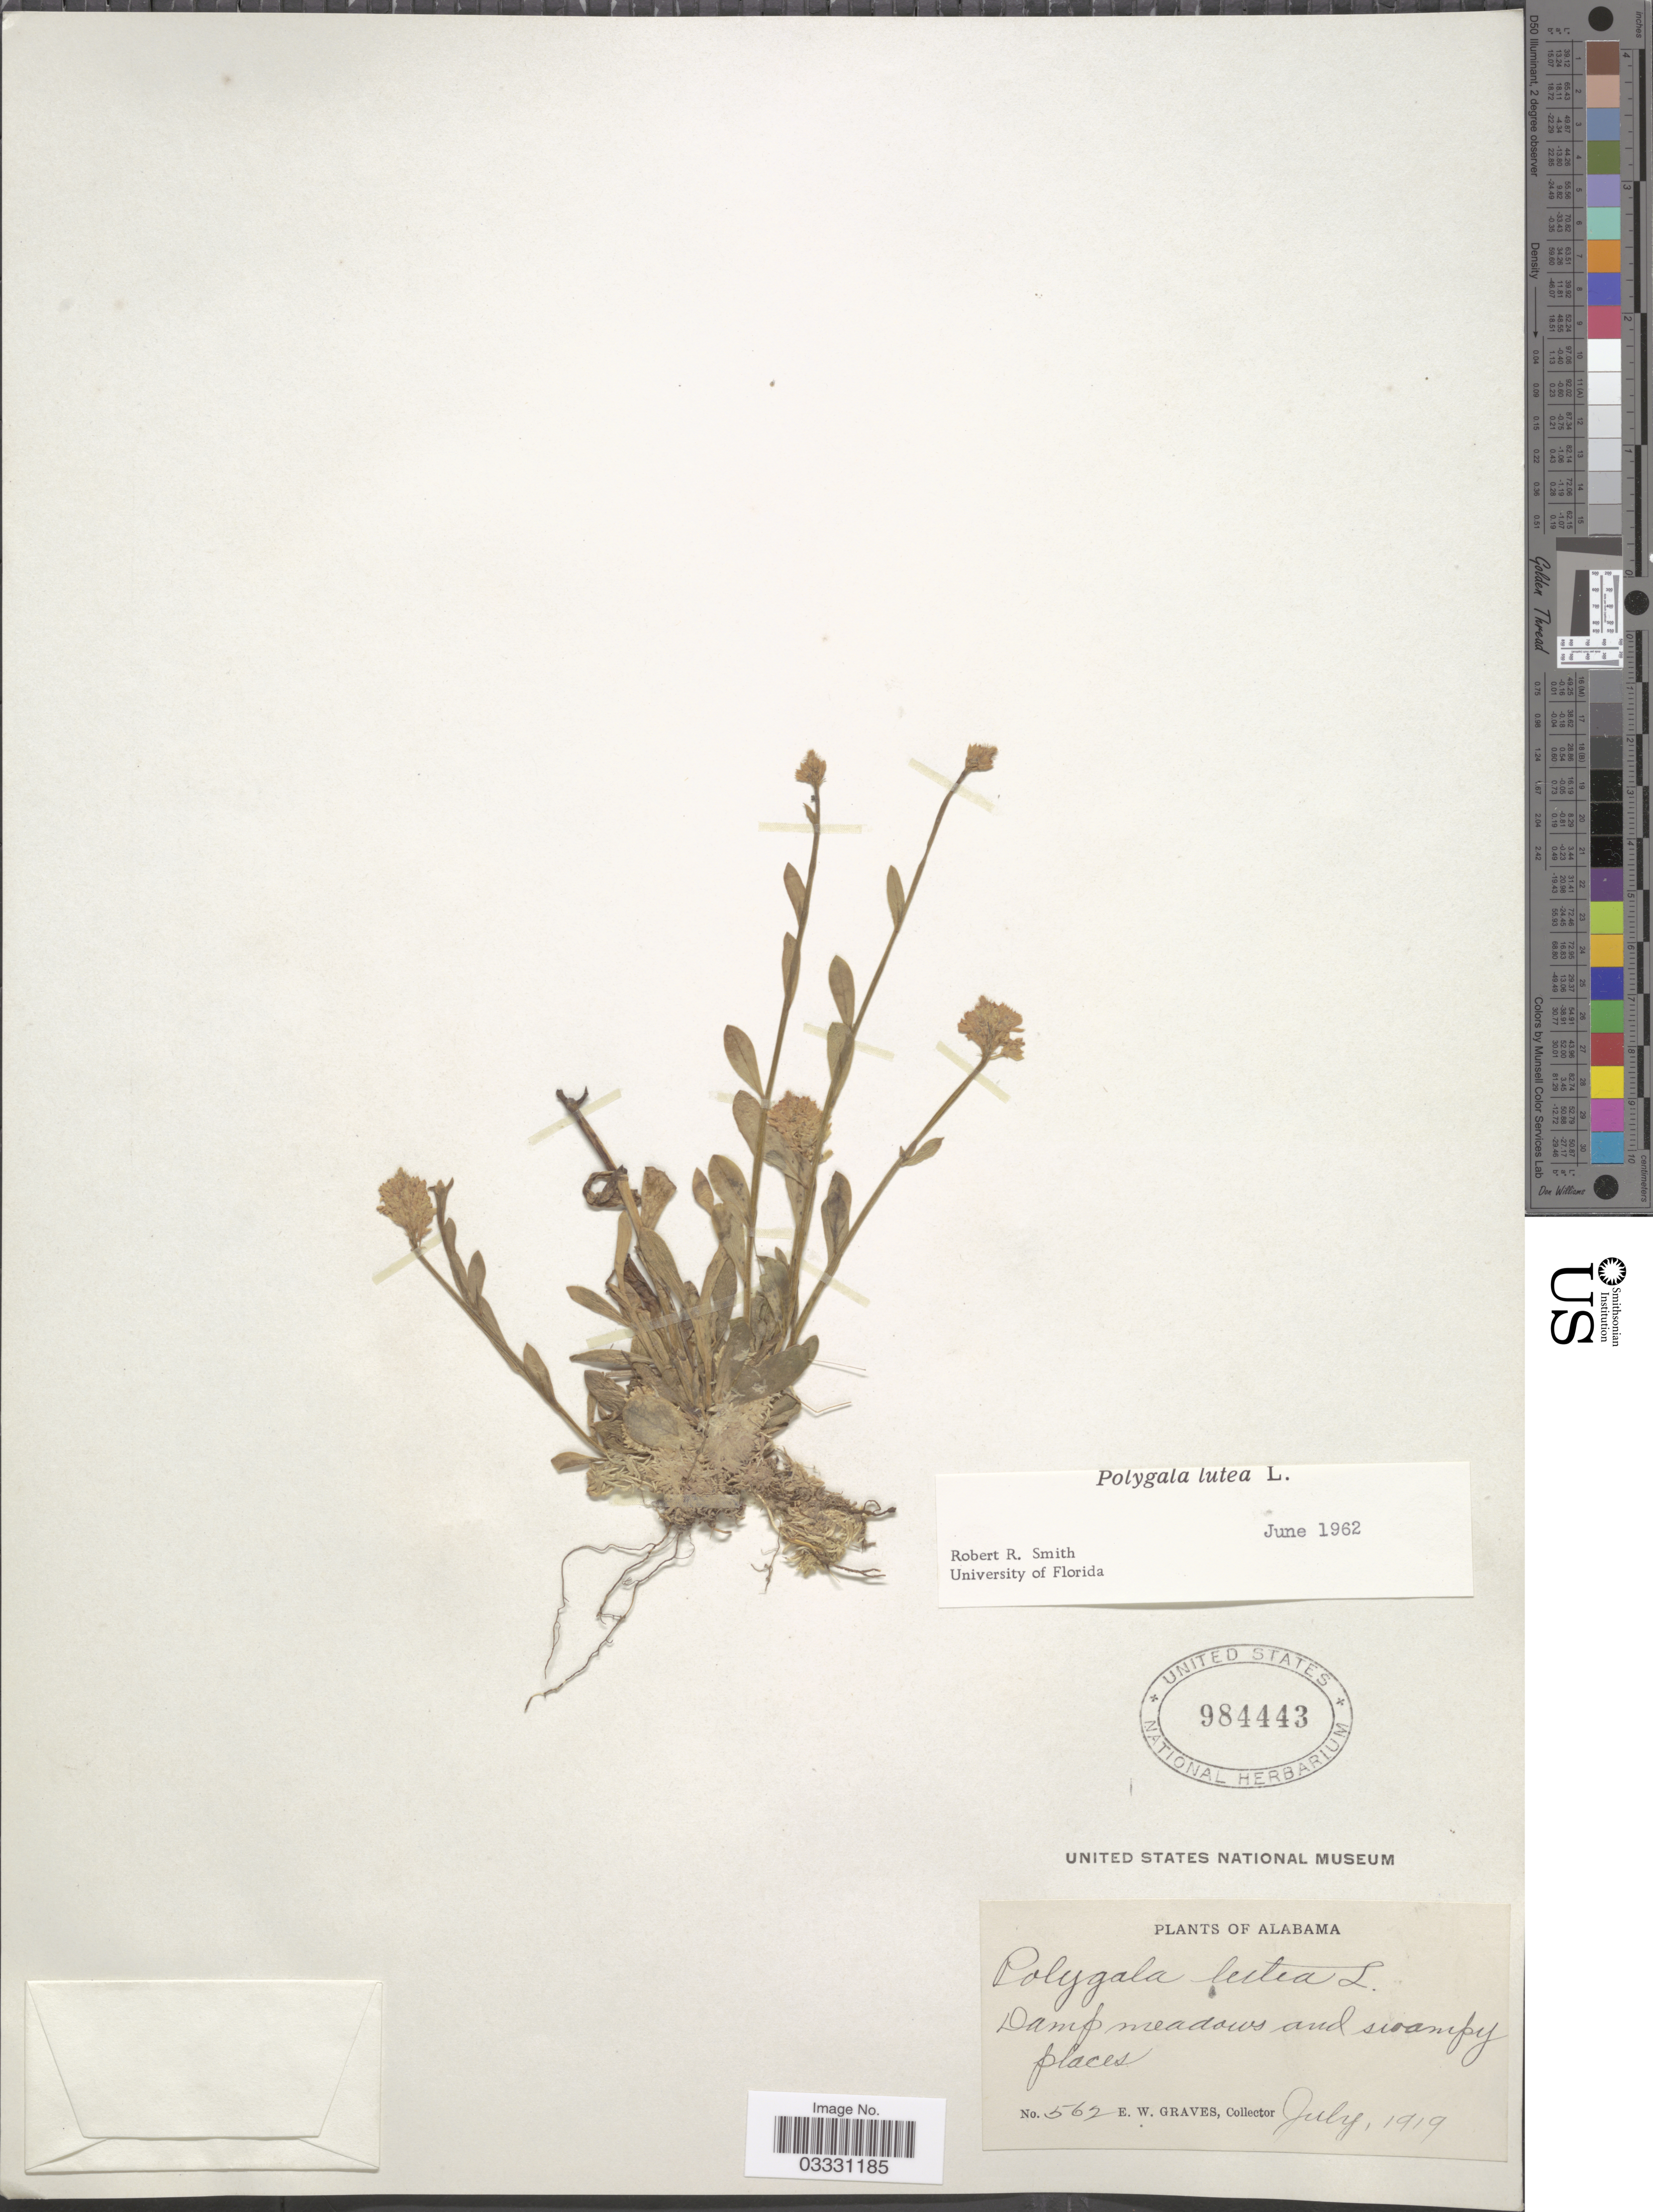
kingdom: Plantae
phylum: Tracheophyta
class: Magnoliopsida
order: Fabales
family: Polygalaceae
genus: Polygala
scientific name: Polygala lutea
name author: L.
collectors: E. Graves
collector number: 562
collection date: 1919-07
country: United States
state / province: Alabama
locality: Damp meadows and swampy places.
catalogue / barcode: US 984443